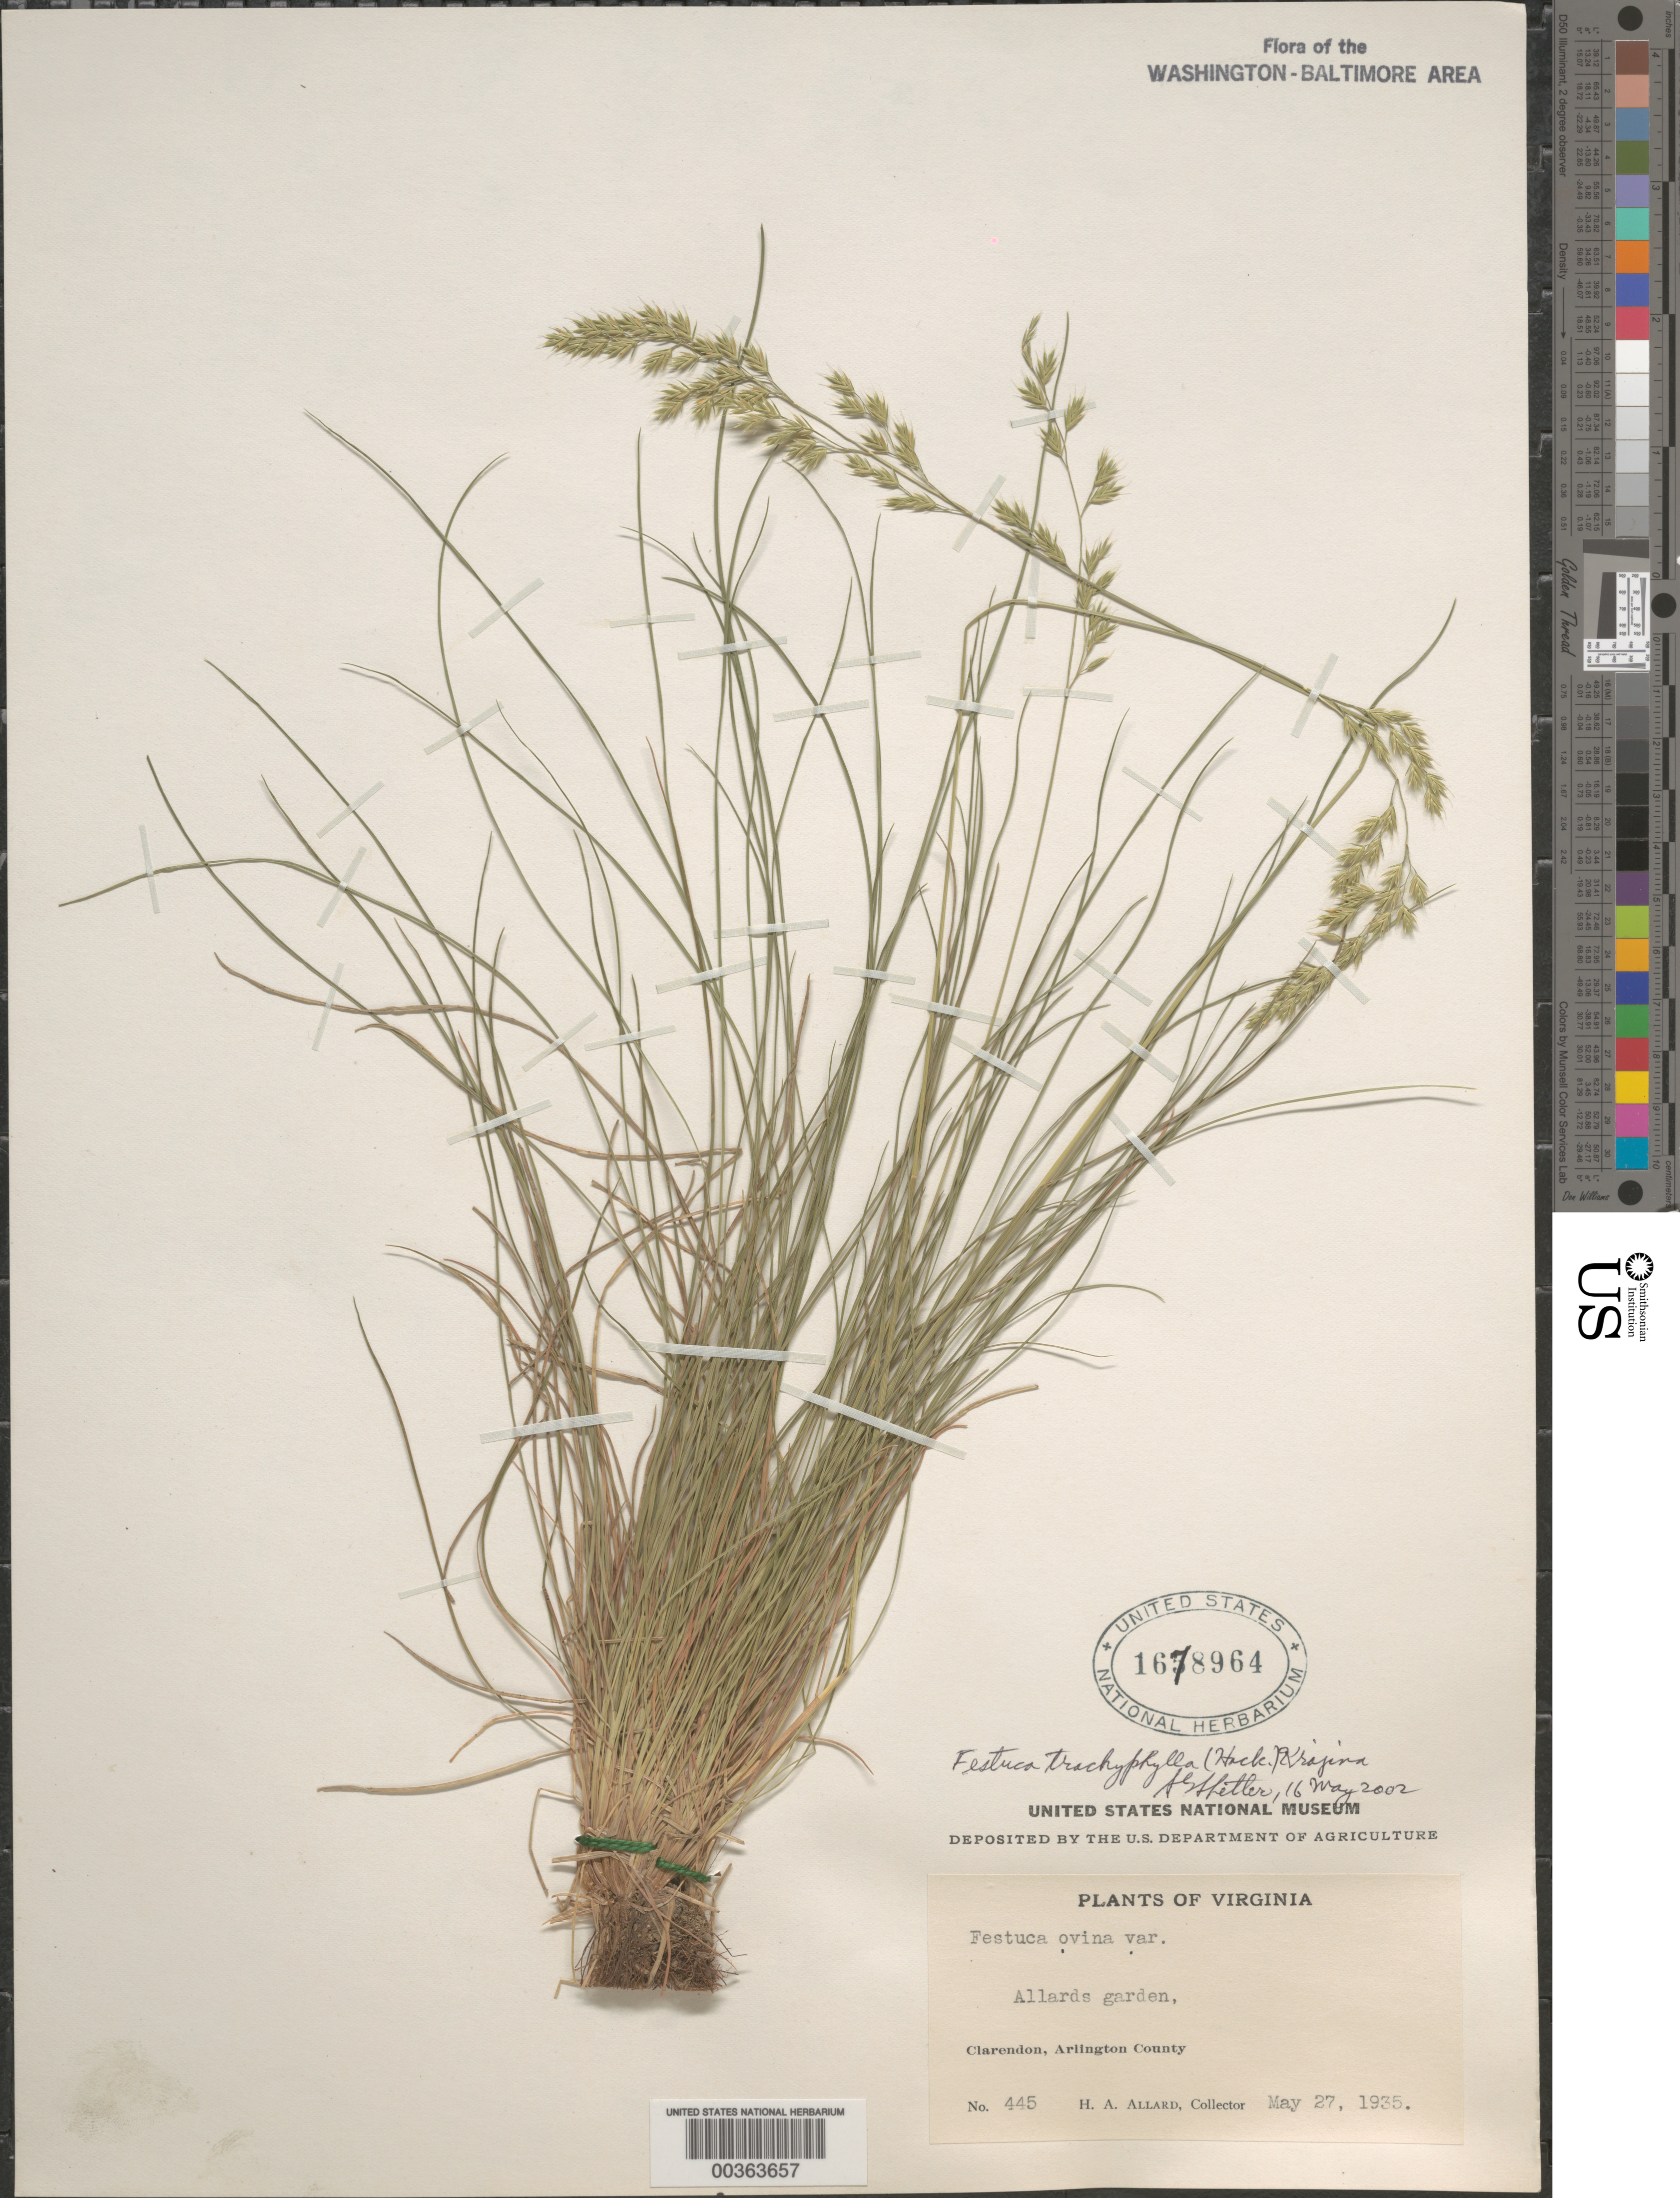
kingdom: Plantae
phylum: Tracheophyta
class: Liliopsida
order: Poales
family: Poaceae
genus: Festuca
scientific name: Festuca trachyphylla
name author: (Hack.) Krajina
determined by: Shetler, Stanwyn G., (US), NMNH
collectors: H. A. Allard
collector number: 445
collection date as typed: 27 May 1935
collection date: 1935-05-27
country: United States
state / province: Virginia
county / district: Arlington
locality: Clarendon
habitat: Garden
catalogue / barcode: US 1678964